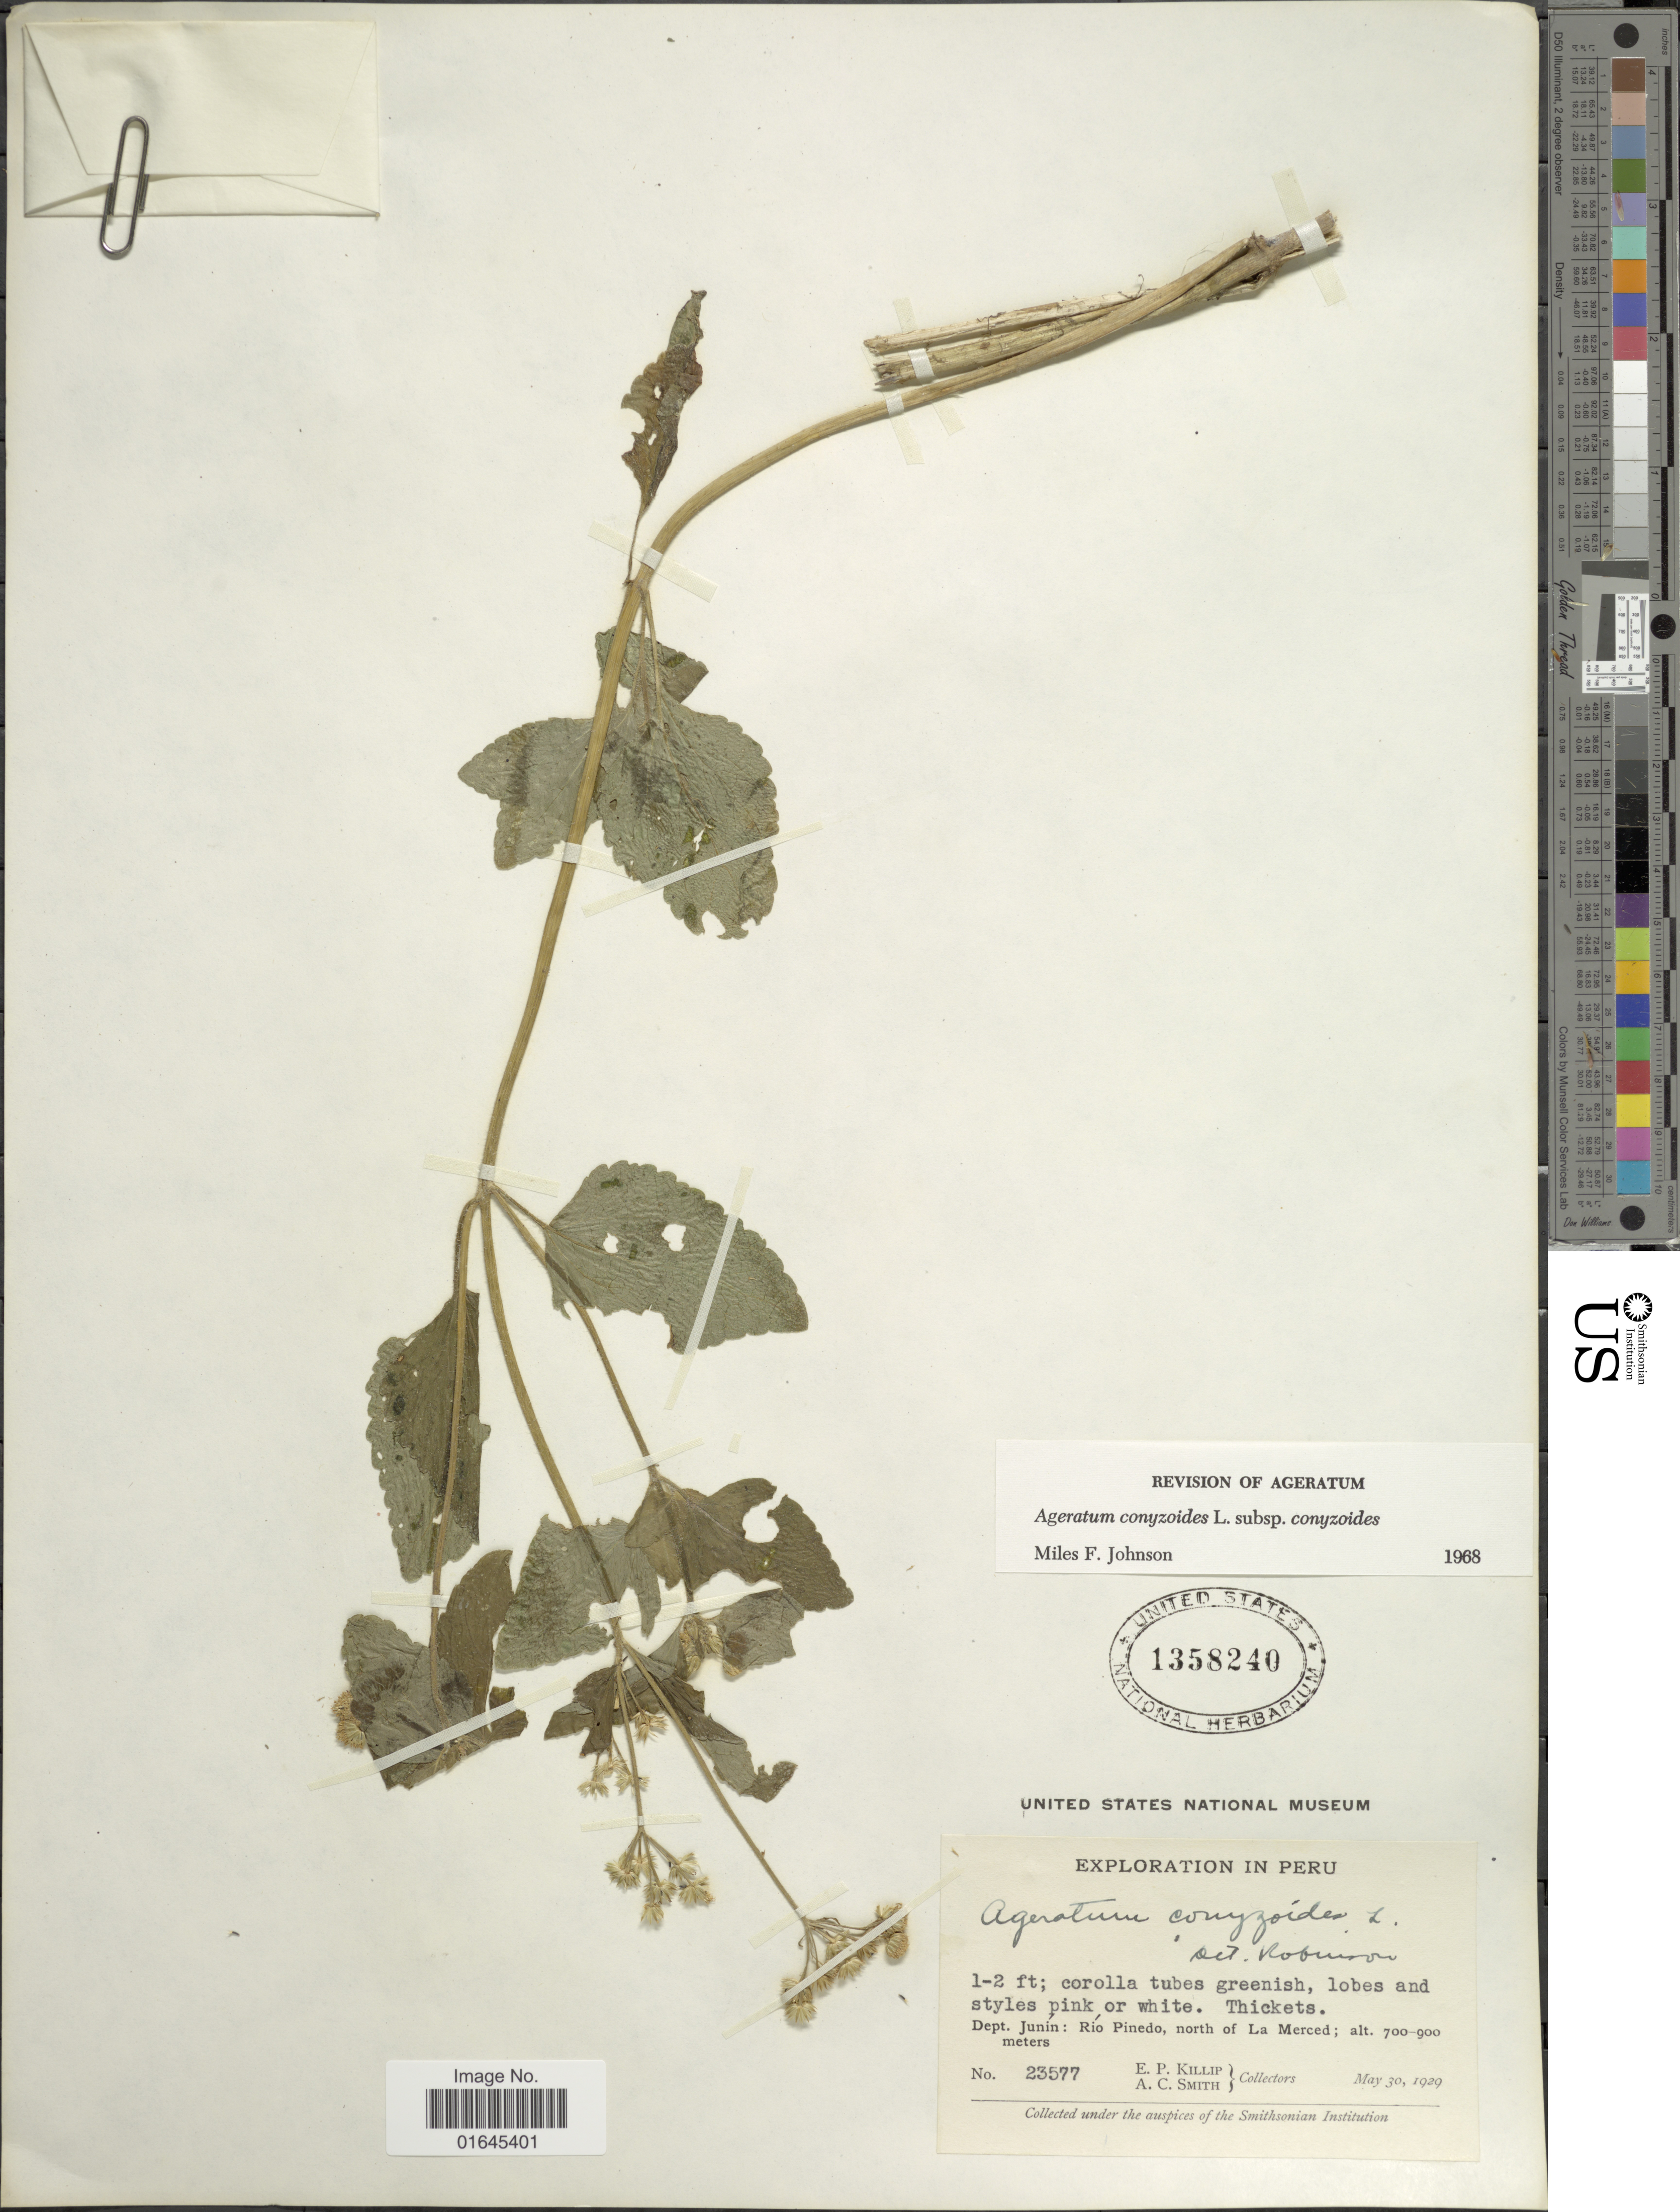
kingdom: Plantae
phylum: Tracheophyta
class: Magnoliopsida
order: Asterales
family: Asteraceae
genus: Ageratum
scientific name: Ageratum conyzoides subsp. conyzoides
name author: L.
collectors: E. P. Killip & A. C. Smith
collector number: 23577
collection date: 1929-05-30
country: Peru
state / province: Junín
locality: Río Pinedo, north of La Merced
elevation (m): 700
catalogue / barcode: US 1358240